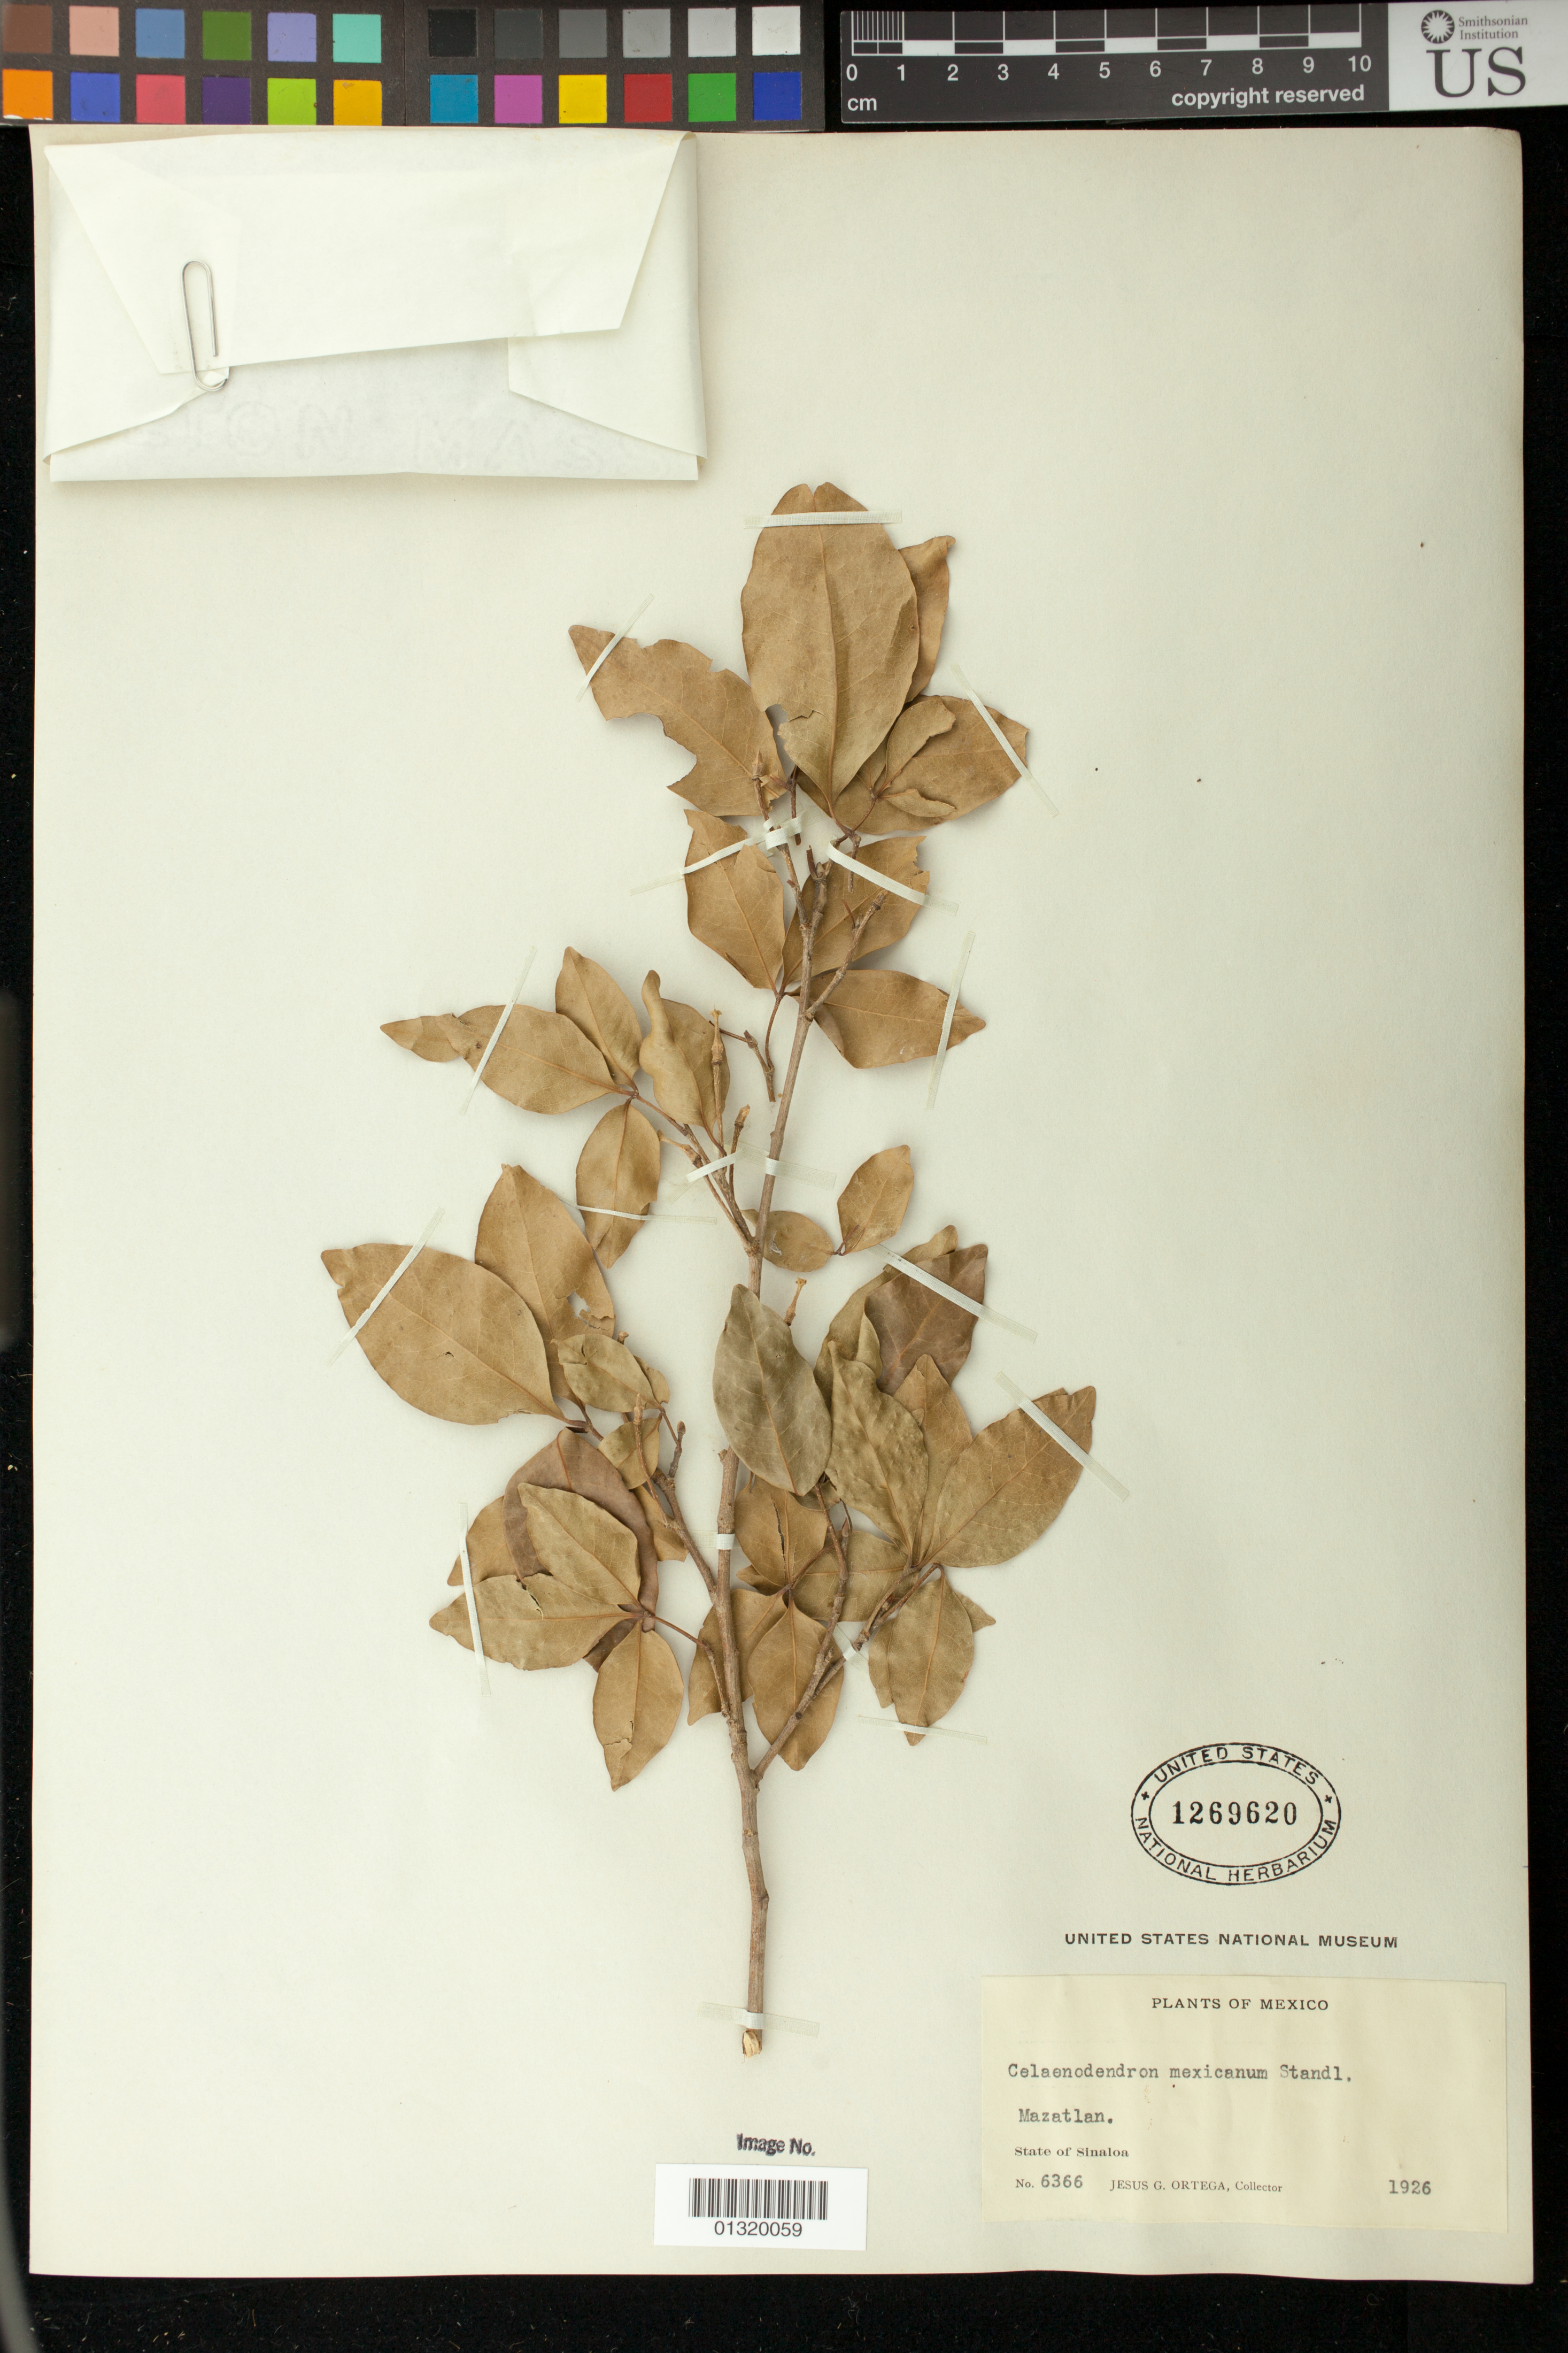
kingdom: Plantae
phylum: Tracheophyta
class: Magnoliopsida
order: Malpighiales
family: Picrodendraceae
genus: Celaenodendron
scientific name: Celaenodendron mexicanum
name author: Standl.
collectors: J. Ortega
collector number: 6366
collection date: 1926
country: Mexico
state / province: Sinaloa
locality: Mazatlan.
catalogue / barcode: US 1269620